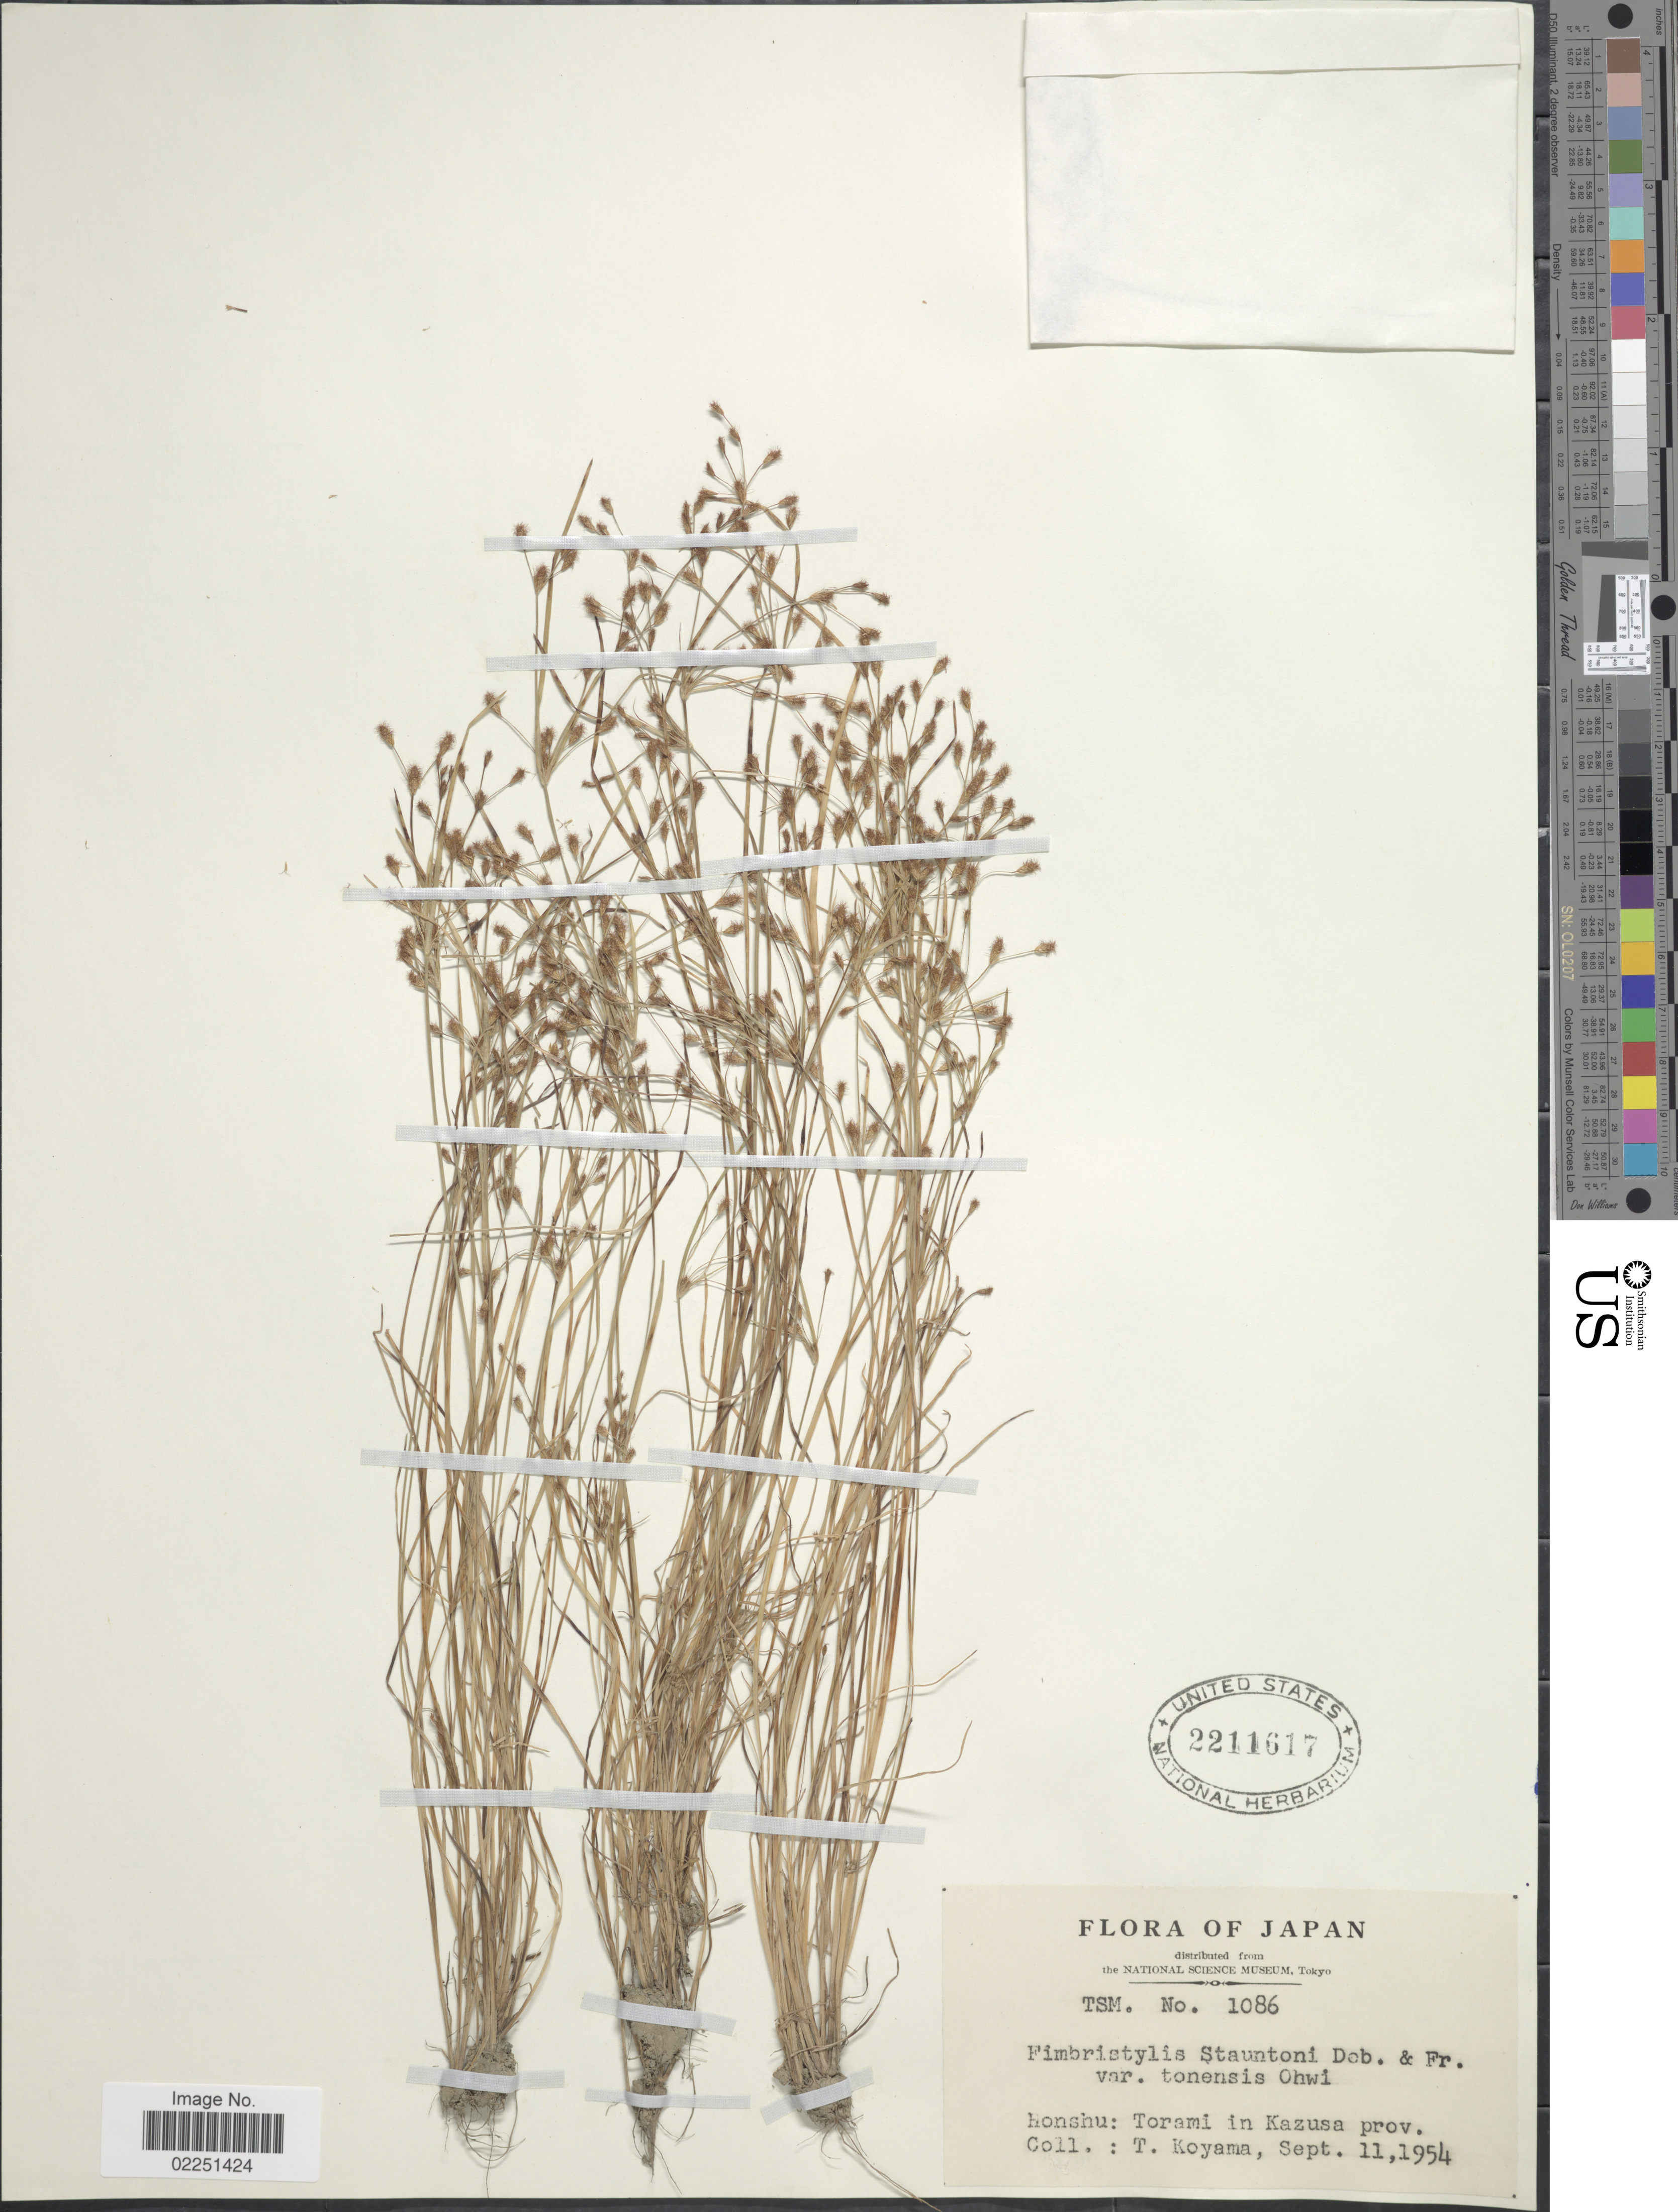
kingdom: Plantae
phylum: Tracheophyta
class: Liliopsida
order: Poales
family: Cyperaceae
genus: Fimbristylis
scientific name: Fimbristylis stauntonii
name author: Debeaux & Franch.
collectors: T. Koyama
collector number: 1086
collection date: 1954-09-11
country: Japan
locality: Honshu: Torami in Kazusa prov.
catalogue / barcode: US 2211617